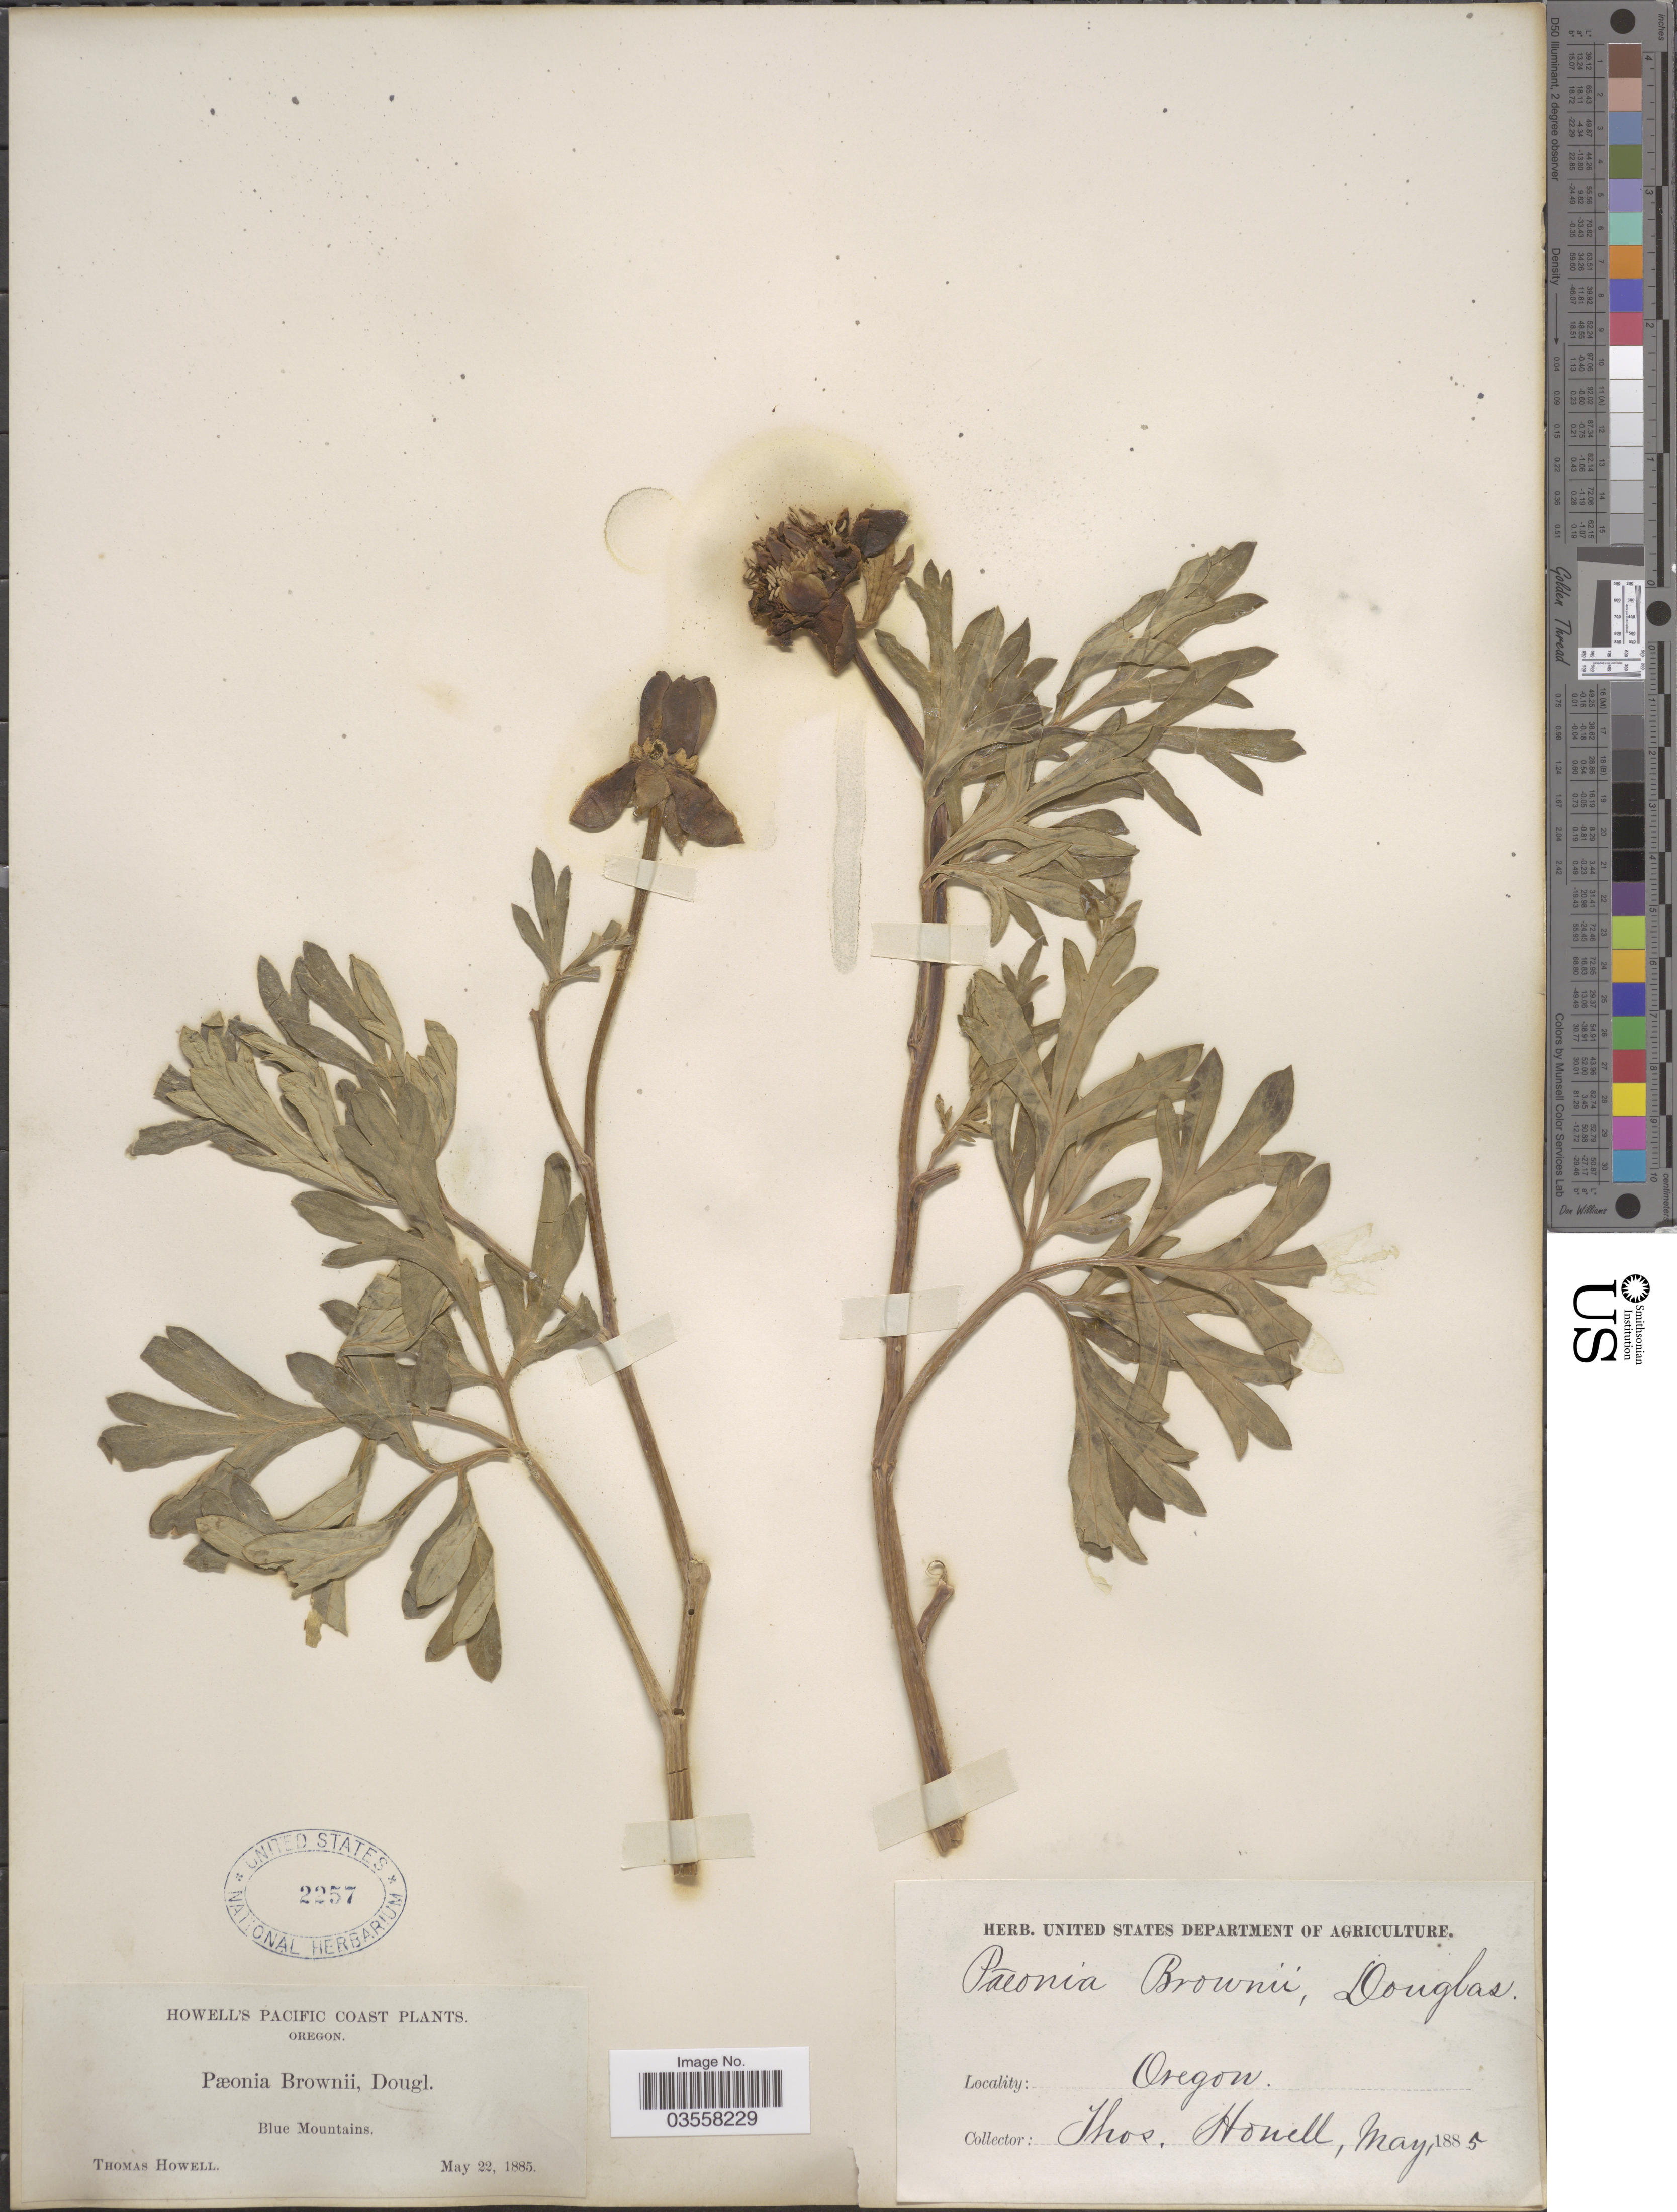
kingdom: Plantae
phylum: Tracheophyta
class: Magnoliopsida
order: Saxifragales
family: Paeoniaceae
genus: Paeonia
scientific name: Paeonia brownii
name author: Douglas ex Hook.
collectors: T. Howell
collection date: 1885-05-22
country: United States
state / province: Oregon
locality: Pacific Coast. Blue Mountains.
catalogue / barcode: US 2257